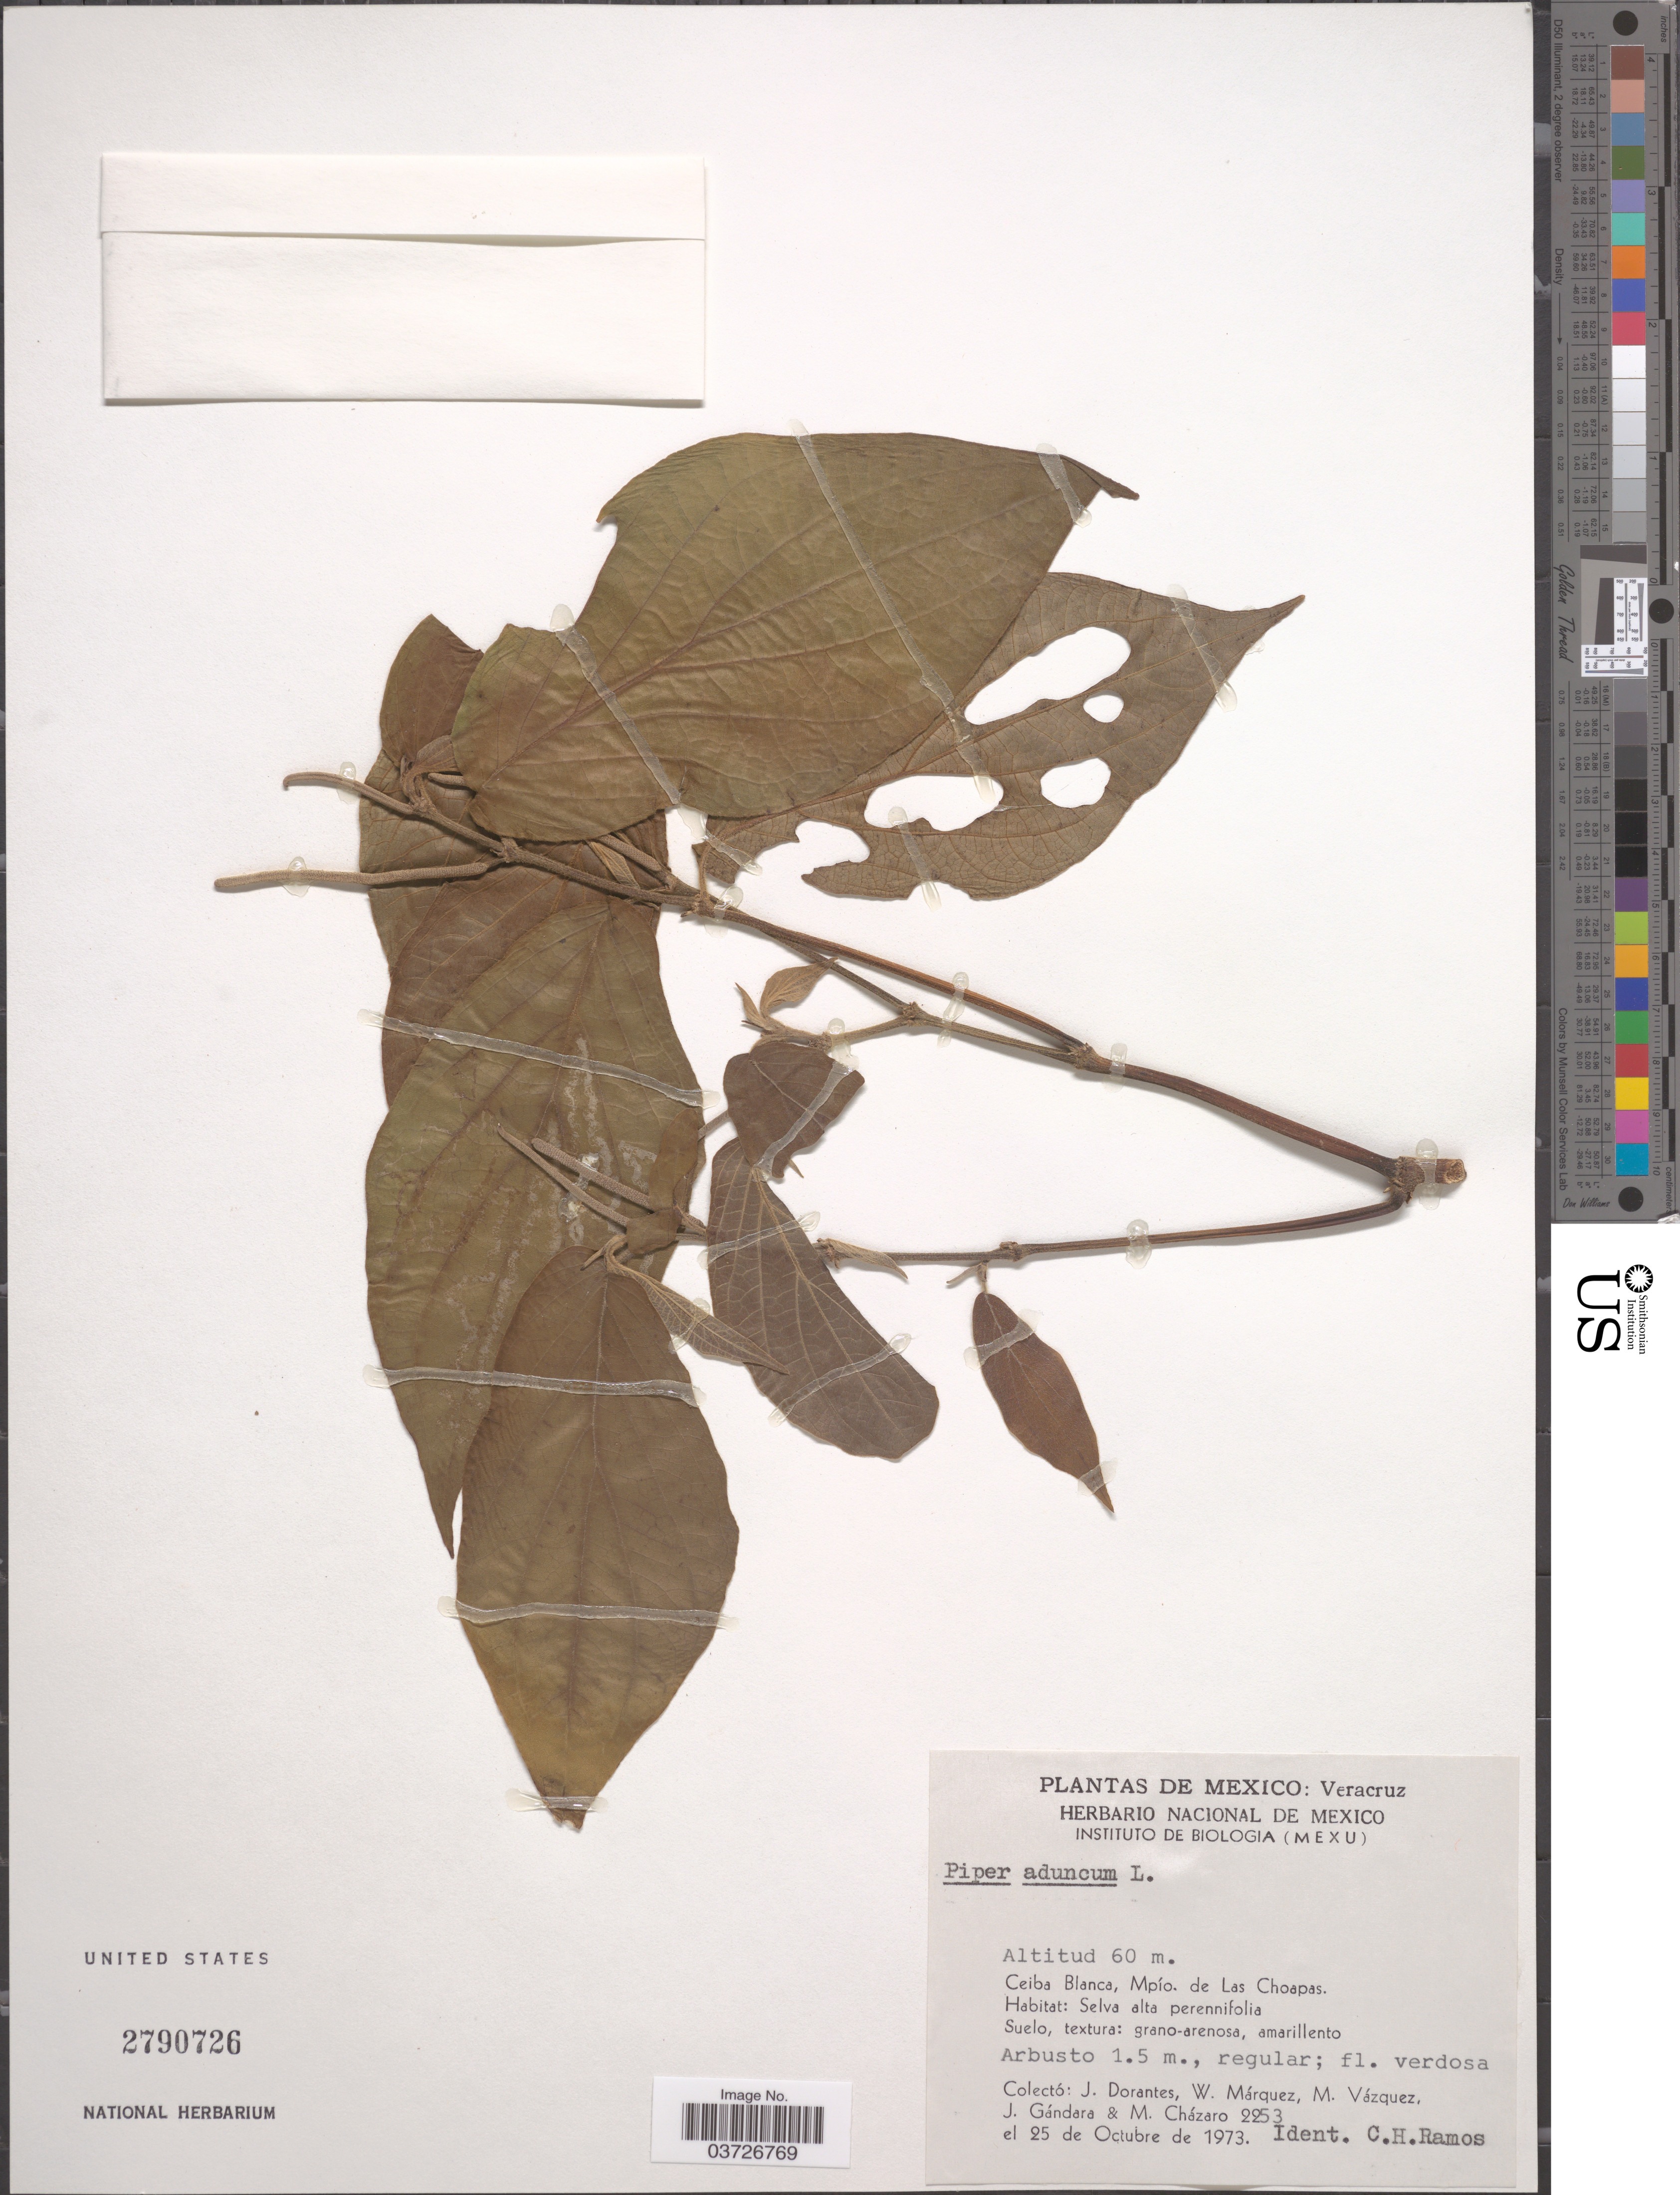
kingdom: Plantae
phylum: Tracheophyta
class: Magnoliopsida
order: Piperales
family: Piperaceae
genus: Piper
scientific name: Piper aduncum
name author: L.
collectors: J. Dorantes, M. Márquez, M. Vázquez, J. Gandara & M. Chazaro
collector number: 2253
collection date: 1973-10-25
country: Mexico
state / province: Veracruz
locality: Veracruz. Ceiba Blanca, Mpío. de Las Choapas.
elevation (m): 60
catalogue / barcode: US 2790726